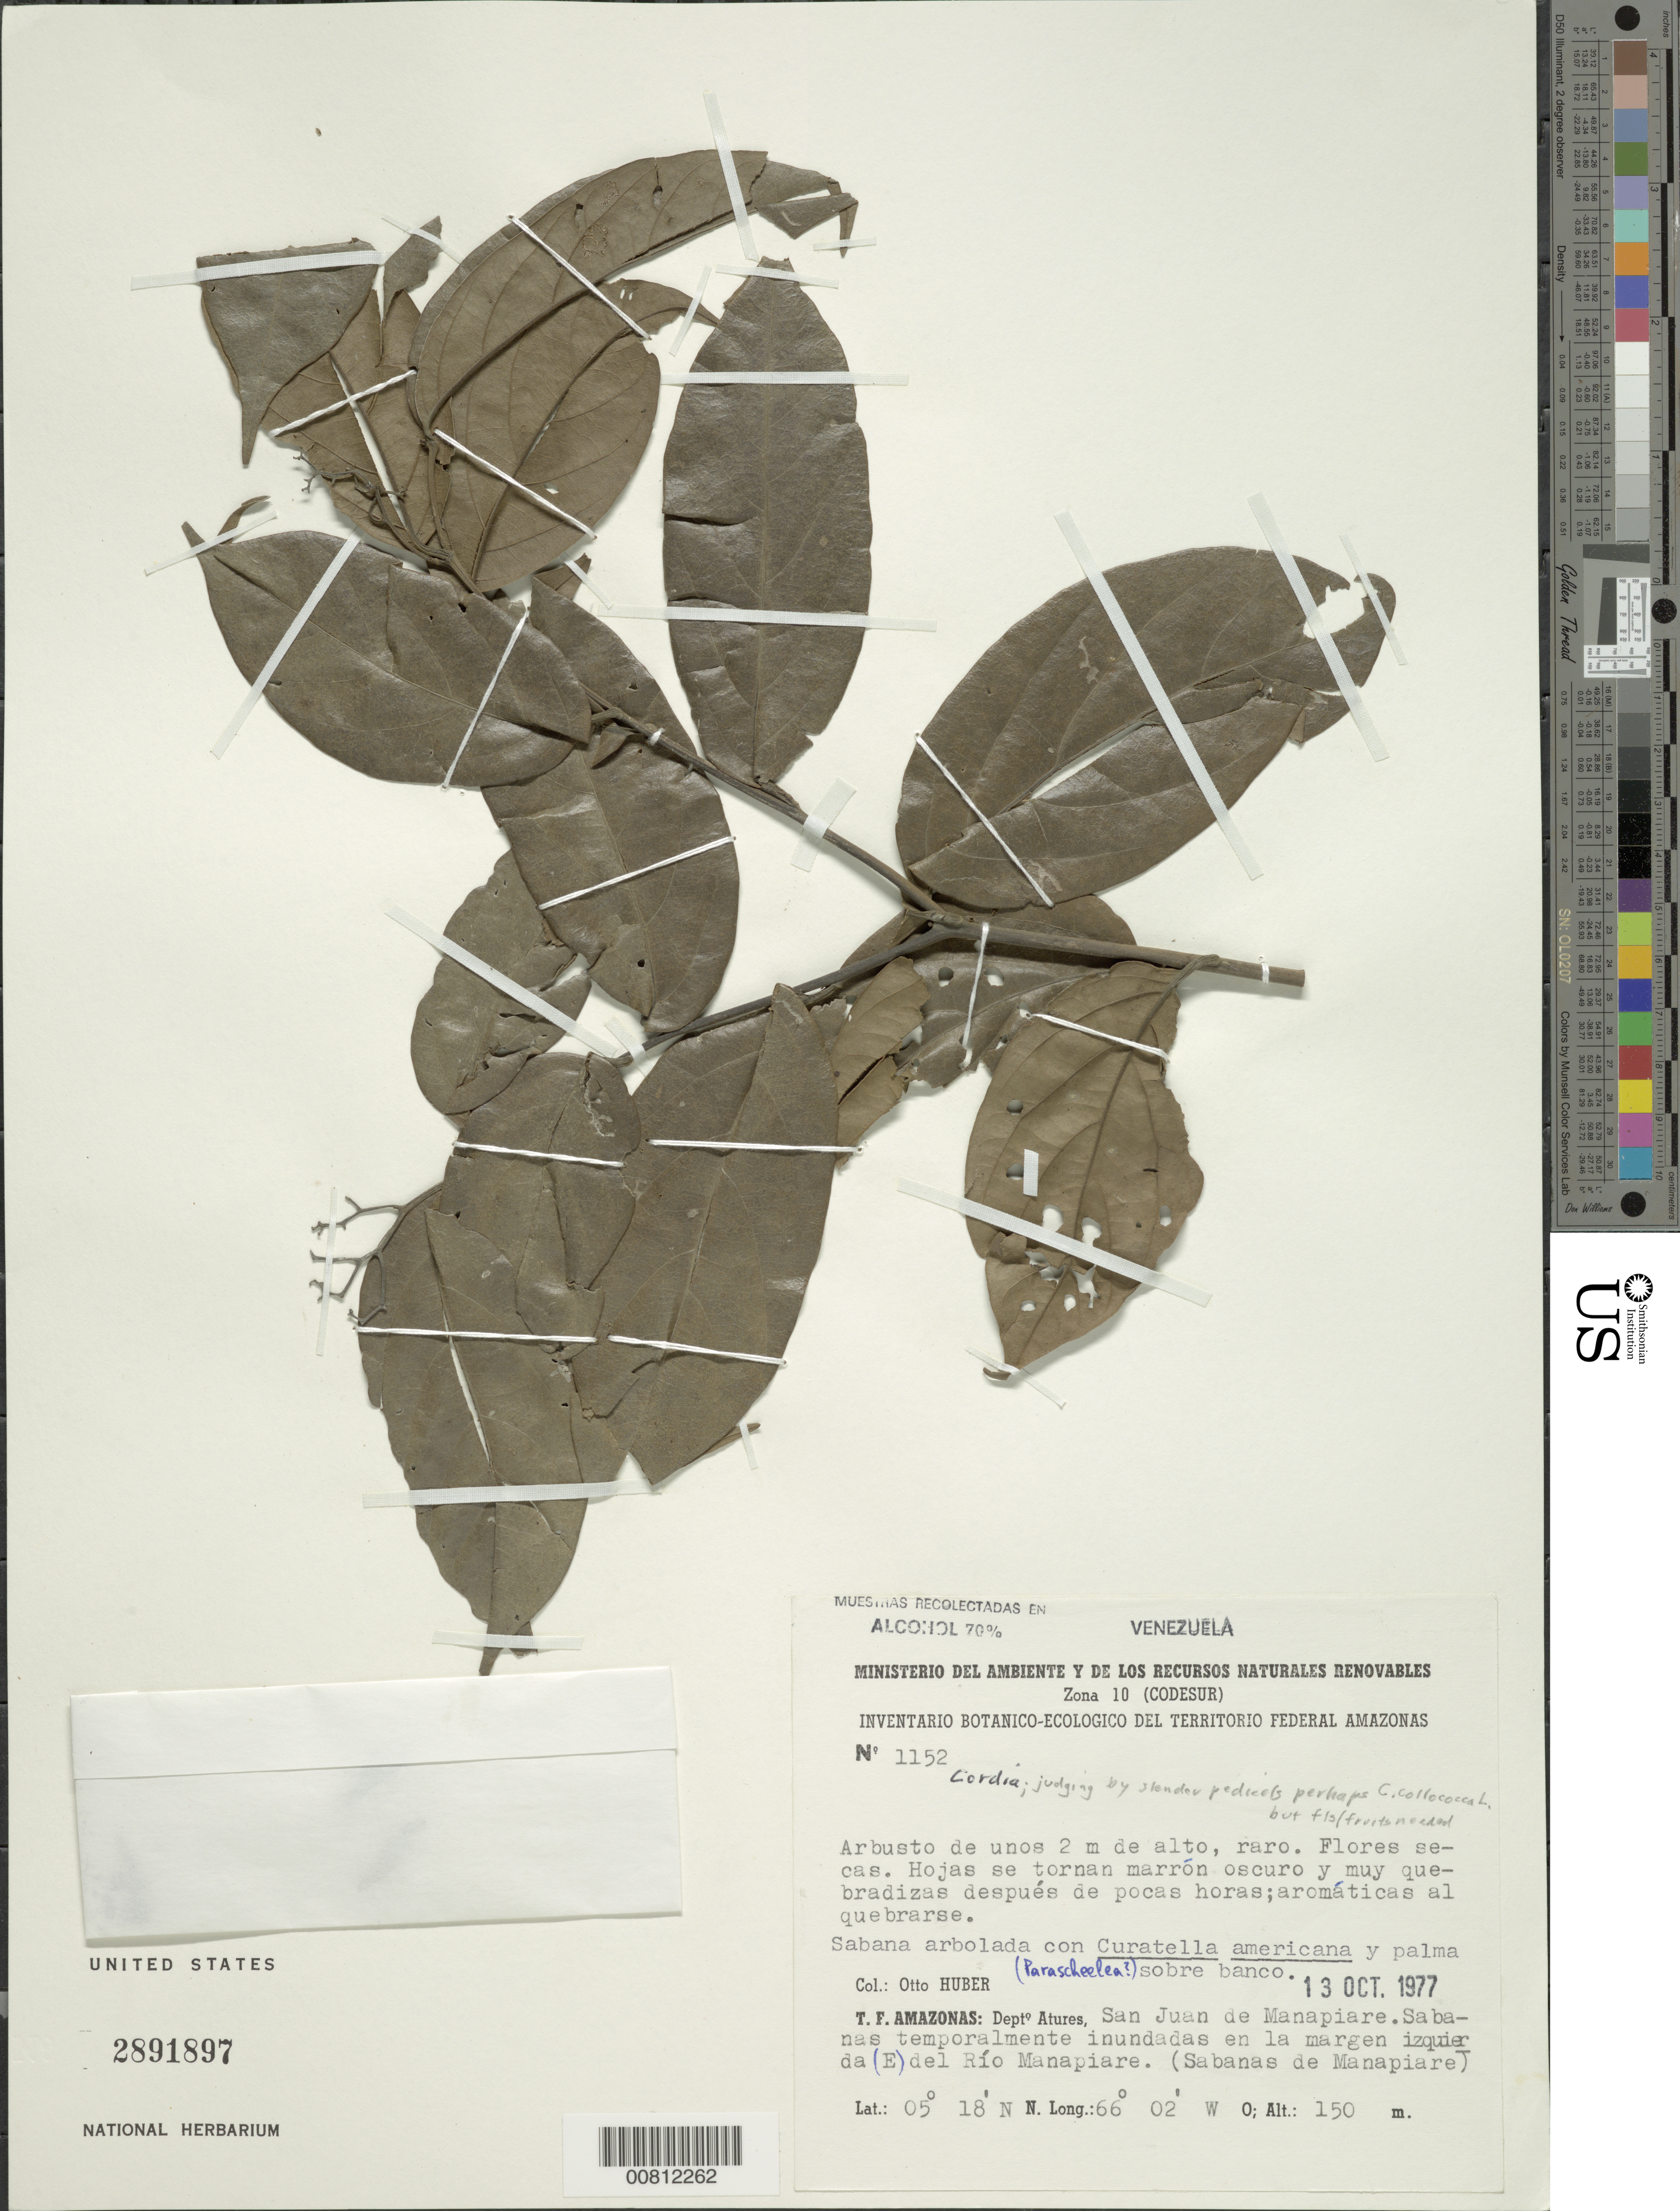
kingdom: Plantae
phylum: Tracheophyta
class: Magnoliopsida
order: Boraginales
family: Cordiaceae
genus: Cordia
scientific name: Cordia collococca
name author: L.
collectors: O. Huber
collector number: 1152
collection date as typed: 13-Oct-77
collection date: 1977-10-13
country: Venezuela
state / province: Amazonas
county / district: Atures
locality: San Juan de Manapiare, Campamento MARNR-Codesur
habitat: Sabana abierta, temporalmente inundada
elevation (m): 150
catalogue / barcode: US 2891897